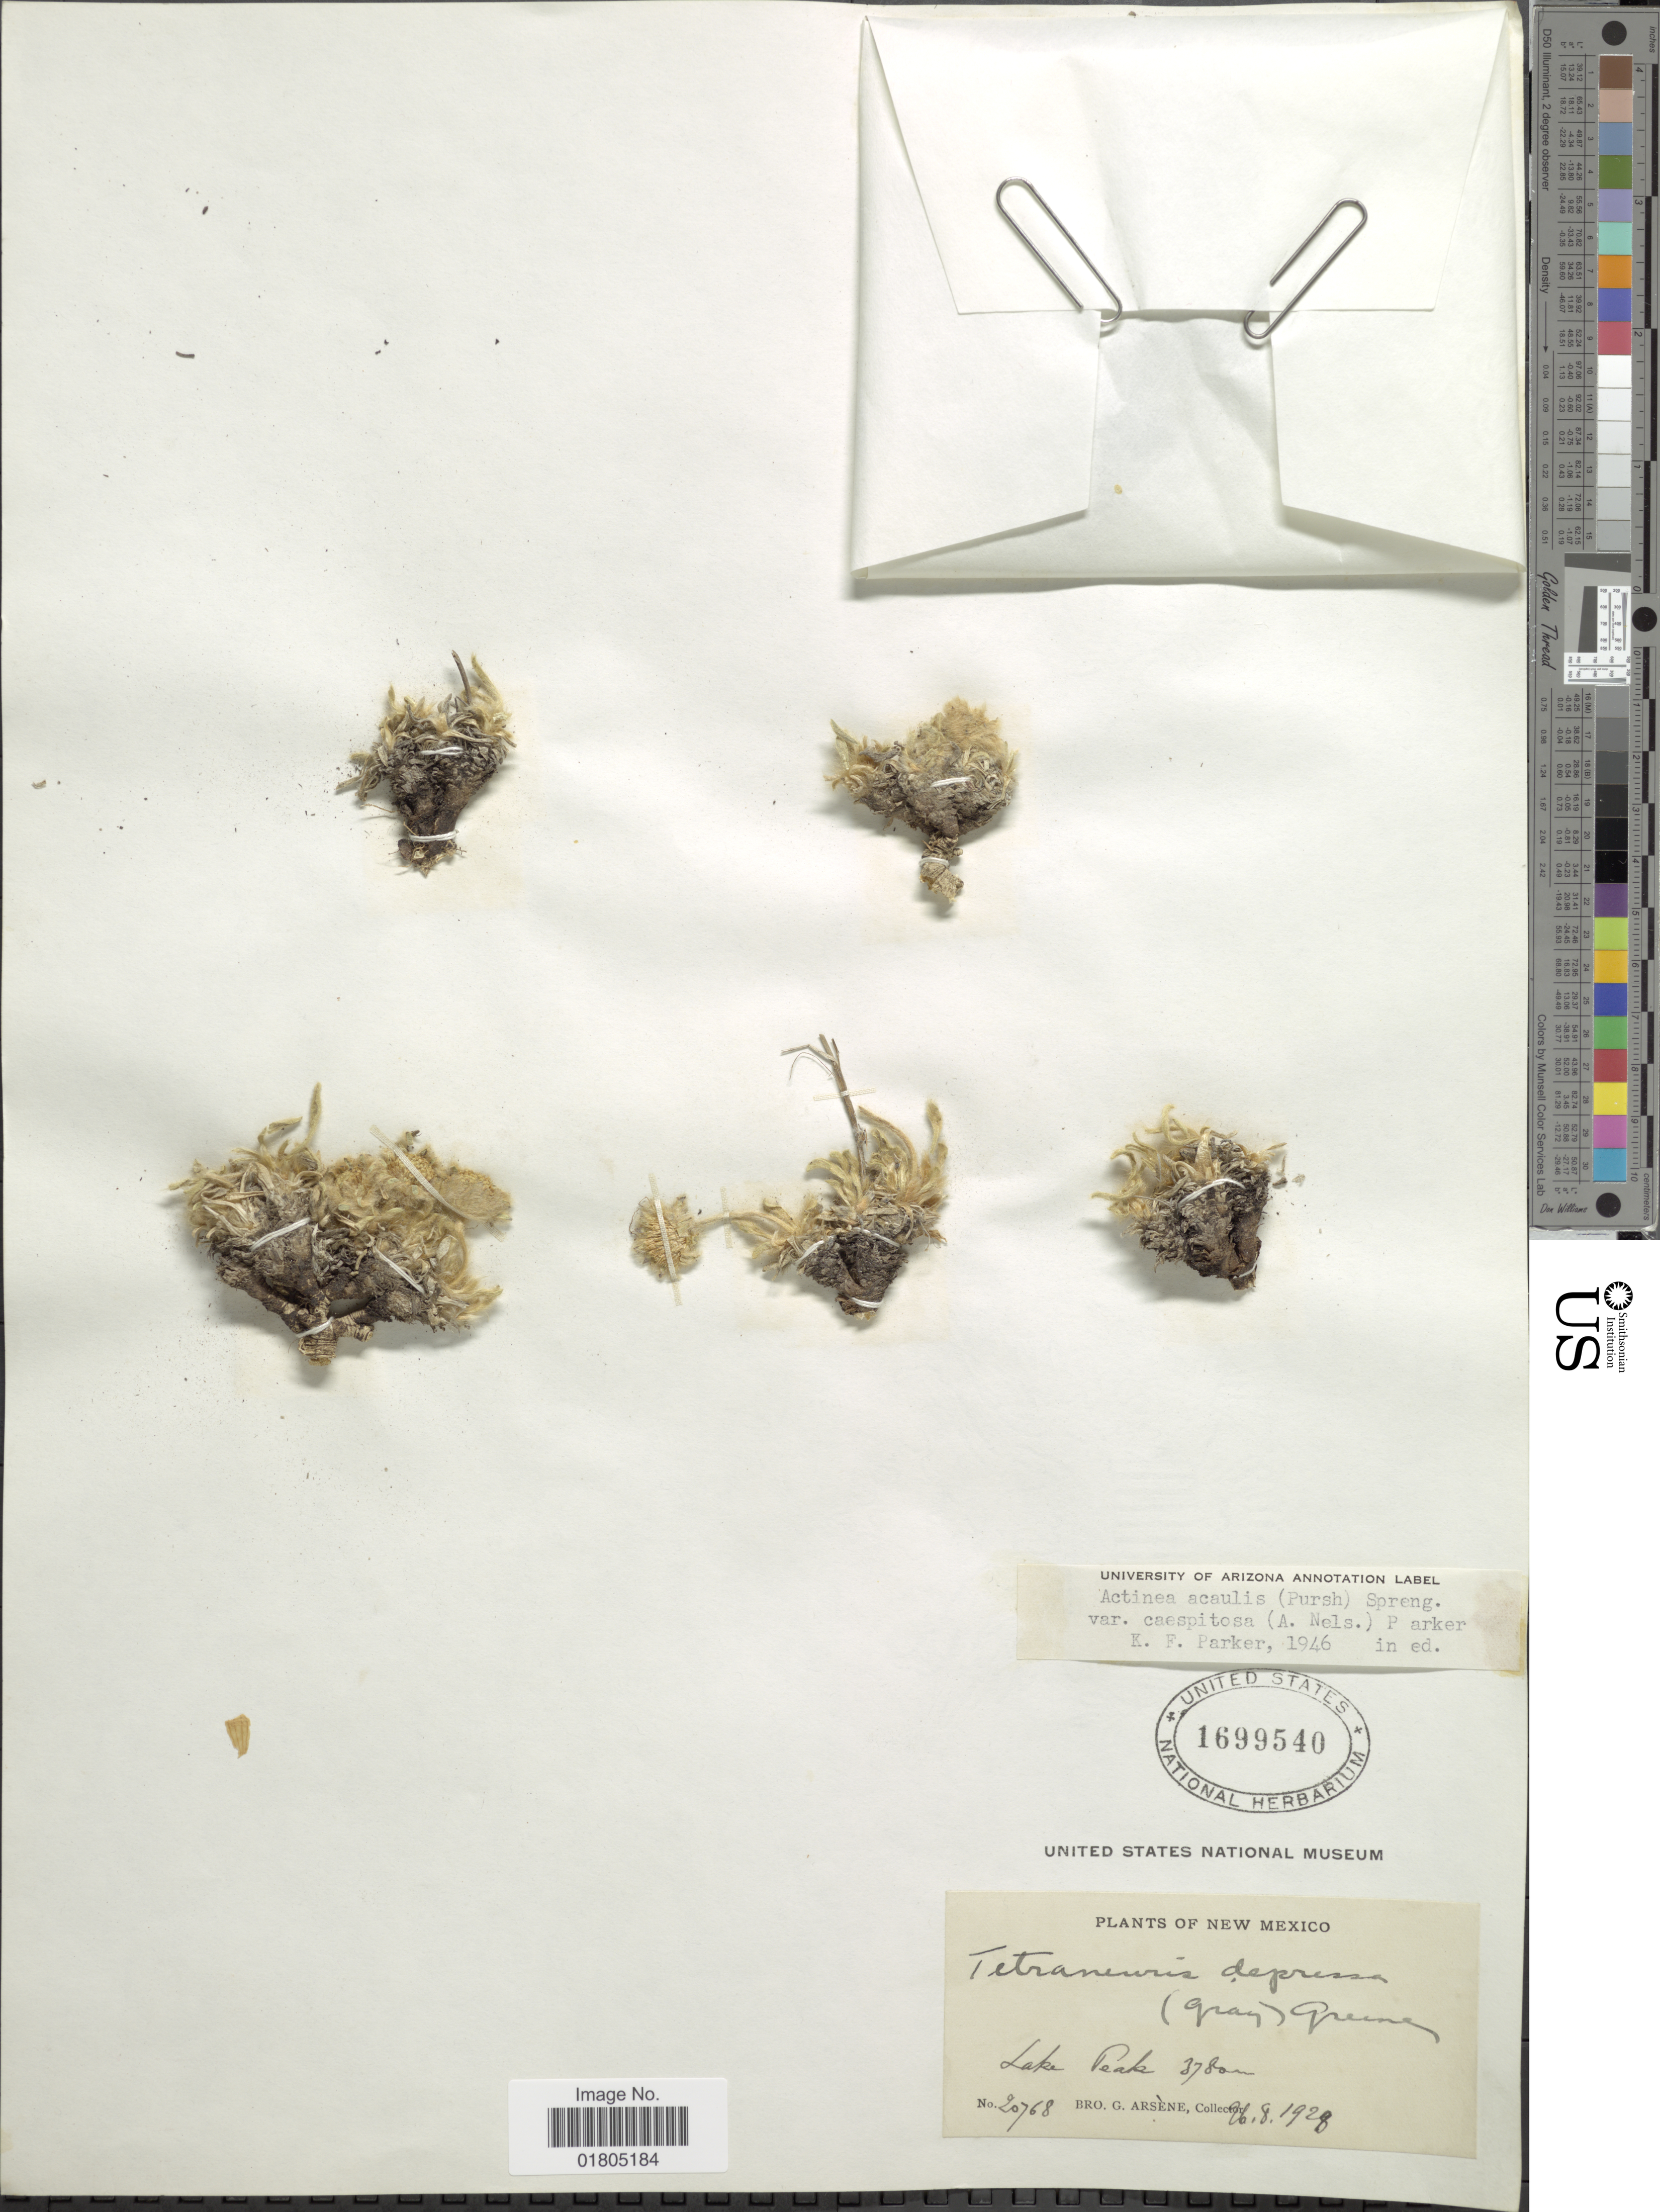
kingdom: Plantae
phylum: Tracheophyta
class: Magnoliopsida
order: Asterales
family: Asteraceae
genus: Actinea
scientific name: Actinea acaulis var. caespitosa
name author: (A. Nelson) K.F. Parker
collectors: Bro. G. Arsène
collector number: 20768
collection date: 1929-08-26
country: United States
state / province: New Mexico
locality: Lake Peak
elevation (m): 3780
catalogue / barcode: US 1699540